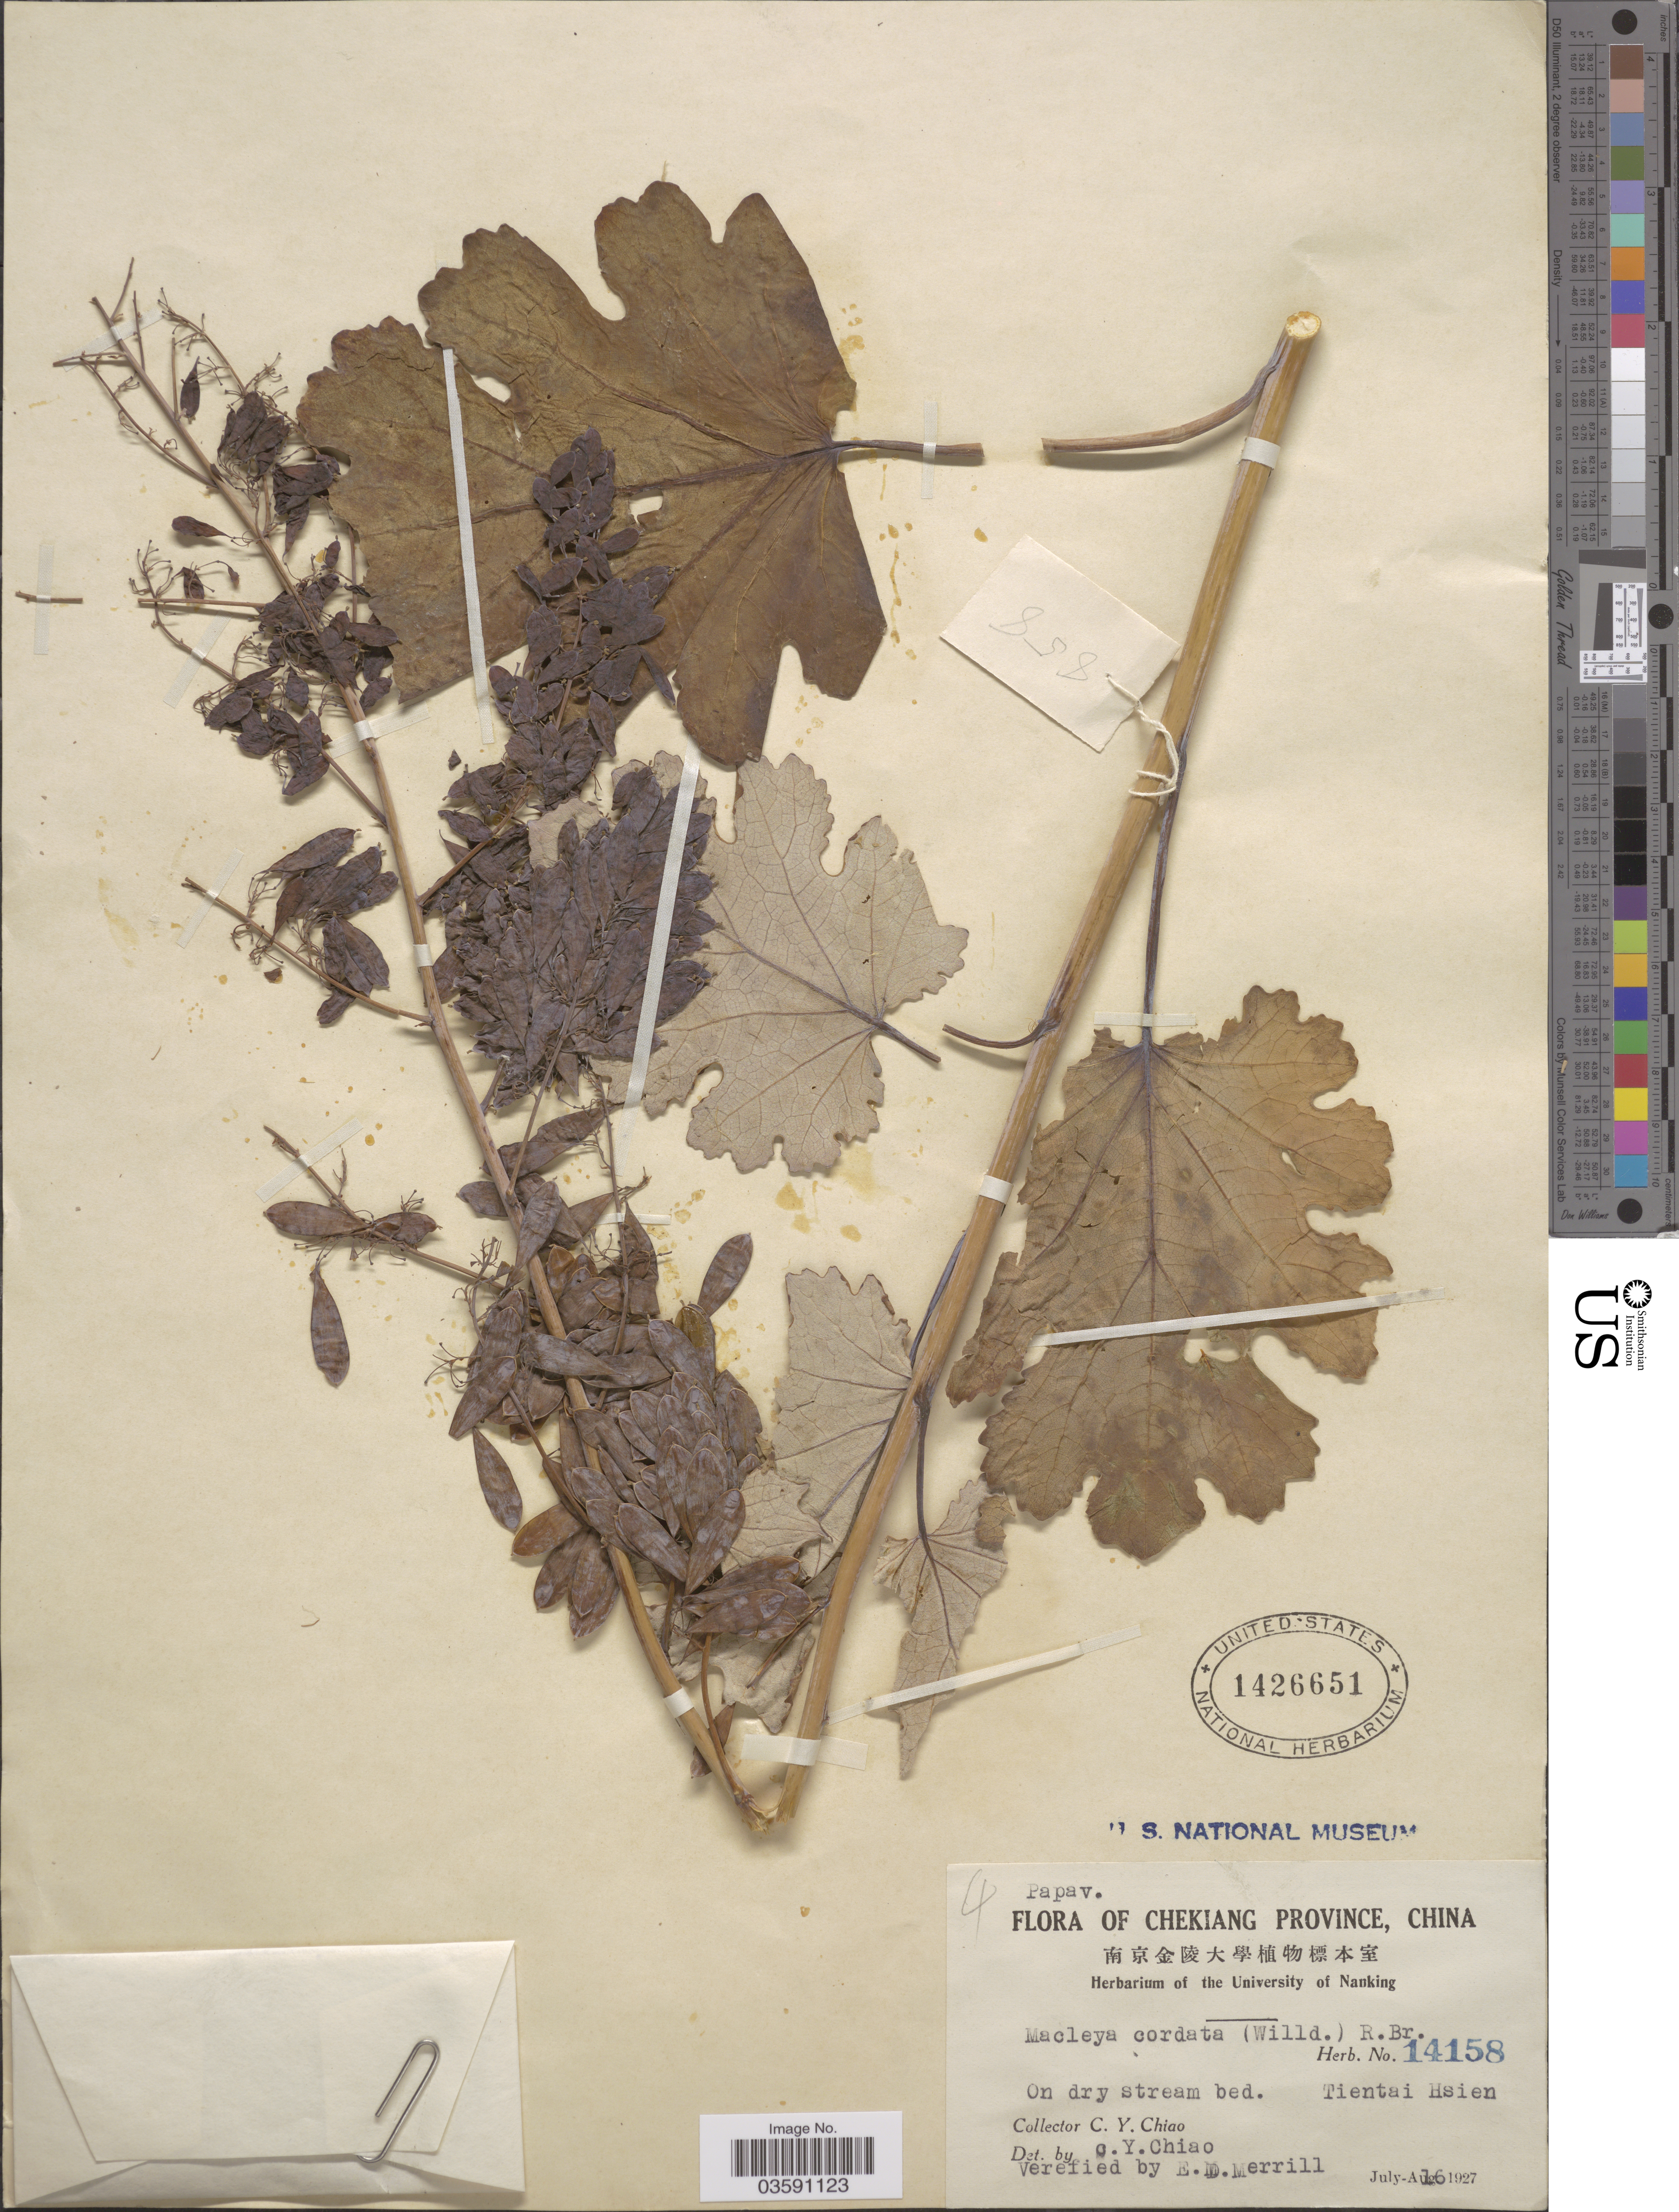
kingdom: Plantae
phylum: Tracheophyta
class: Magnoliopsida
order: Ranunculales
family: Papaveraceae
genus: Macleaya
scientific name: Macleaya cordata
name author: (Willd.) R. Br.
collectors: C. Y. Chiao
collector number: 14158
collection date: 1927-08-16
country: China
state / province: Zhejiang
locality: Chekiang Province. Tientai Hsien.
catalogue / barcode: US 1426651